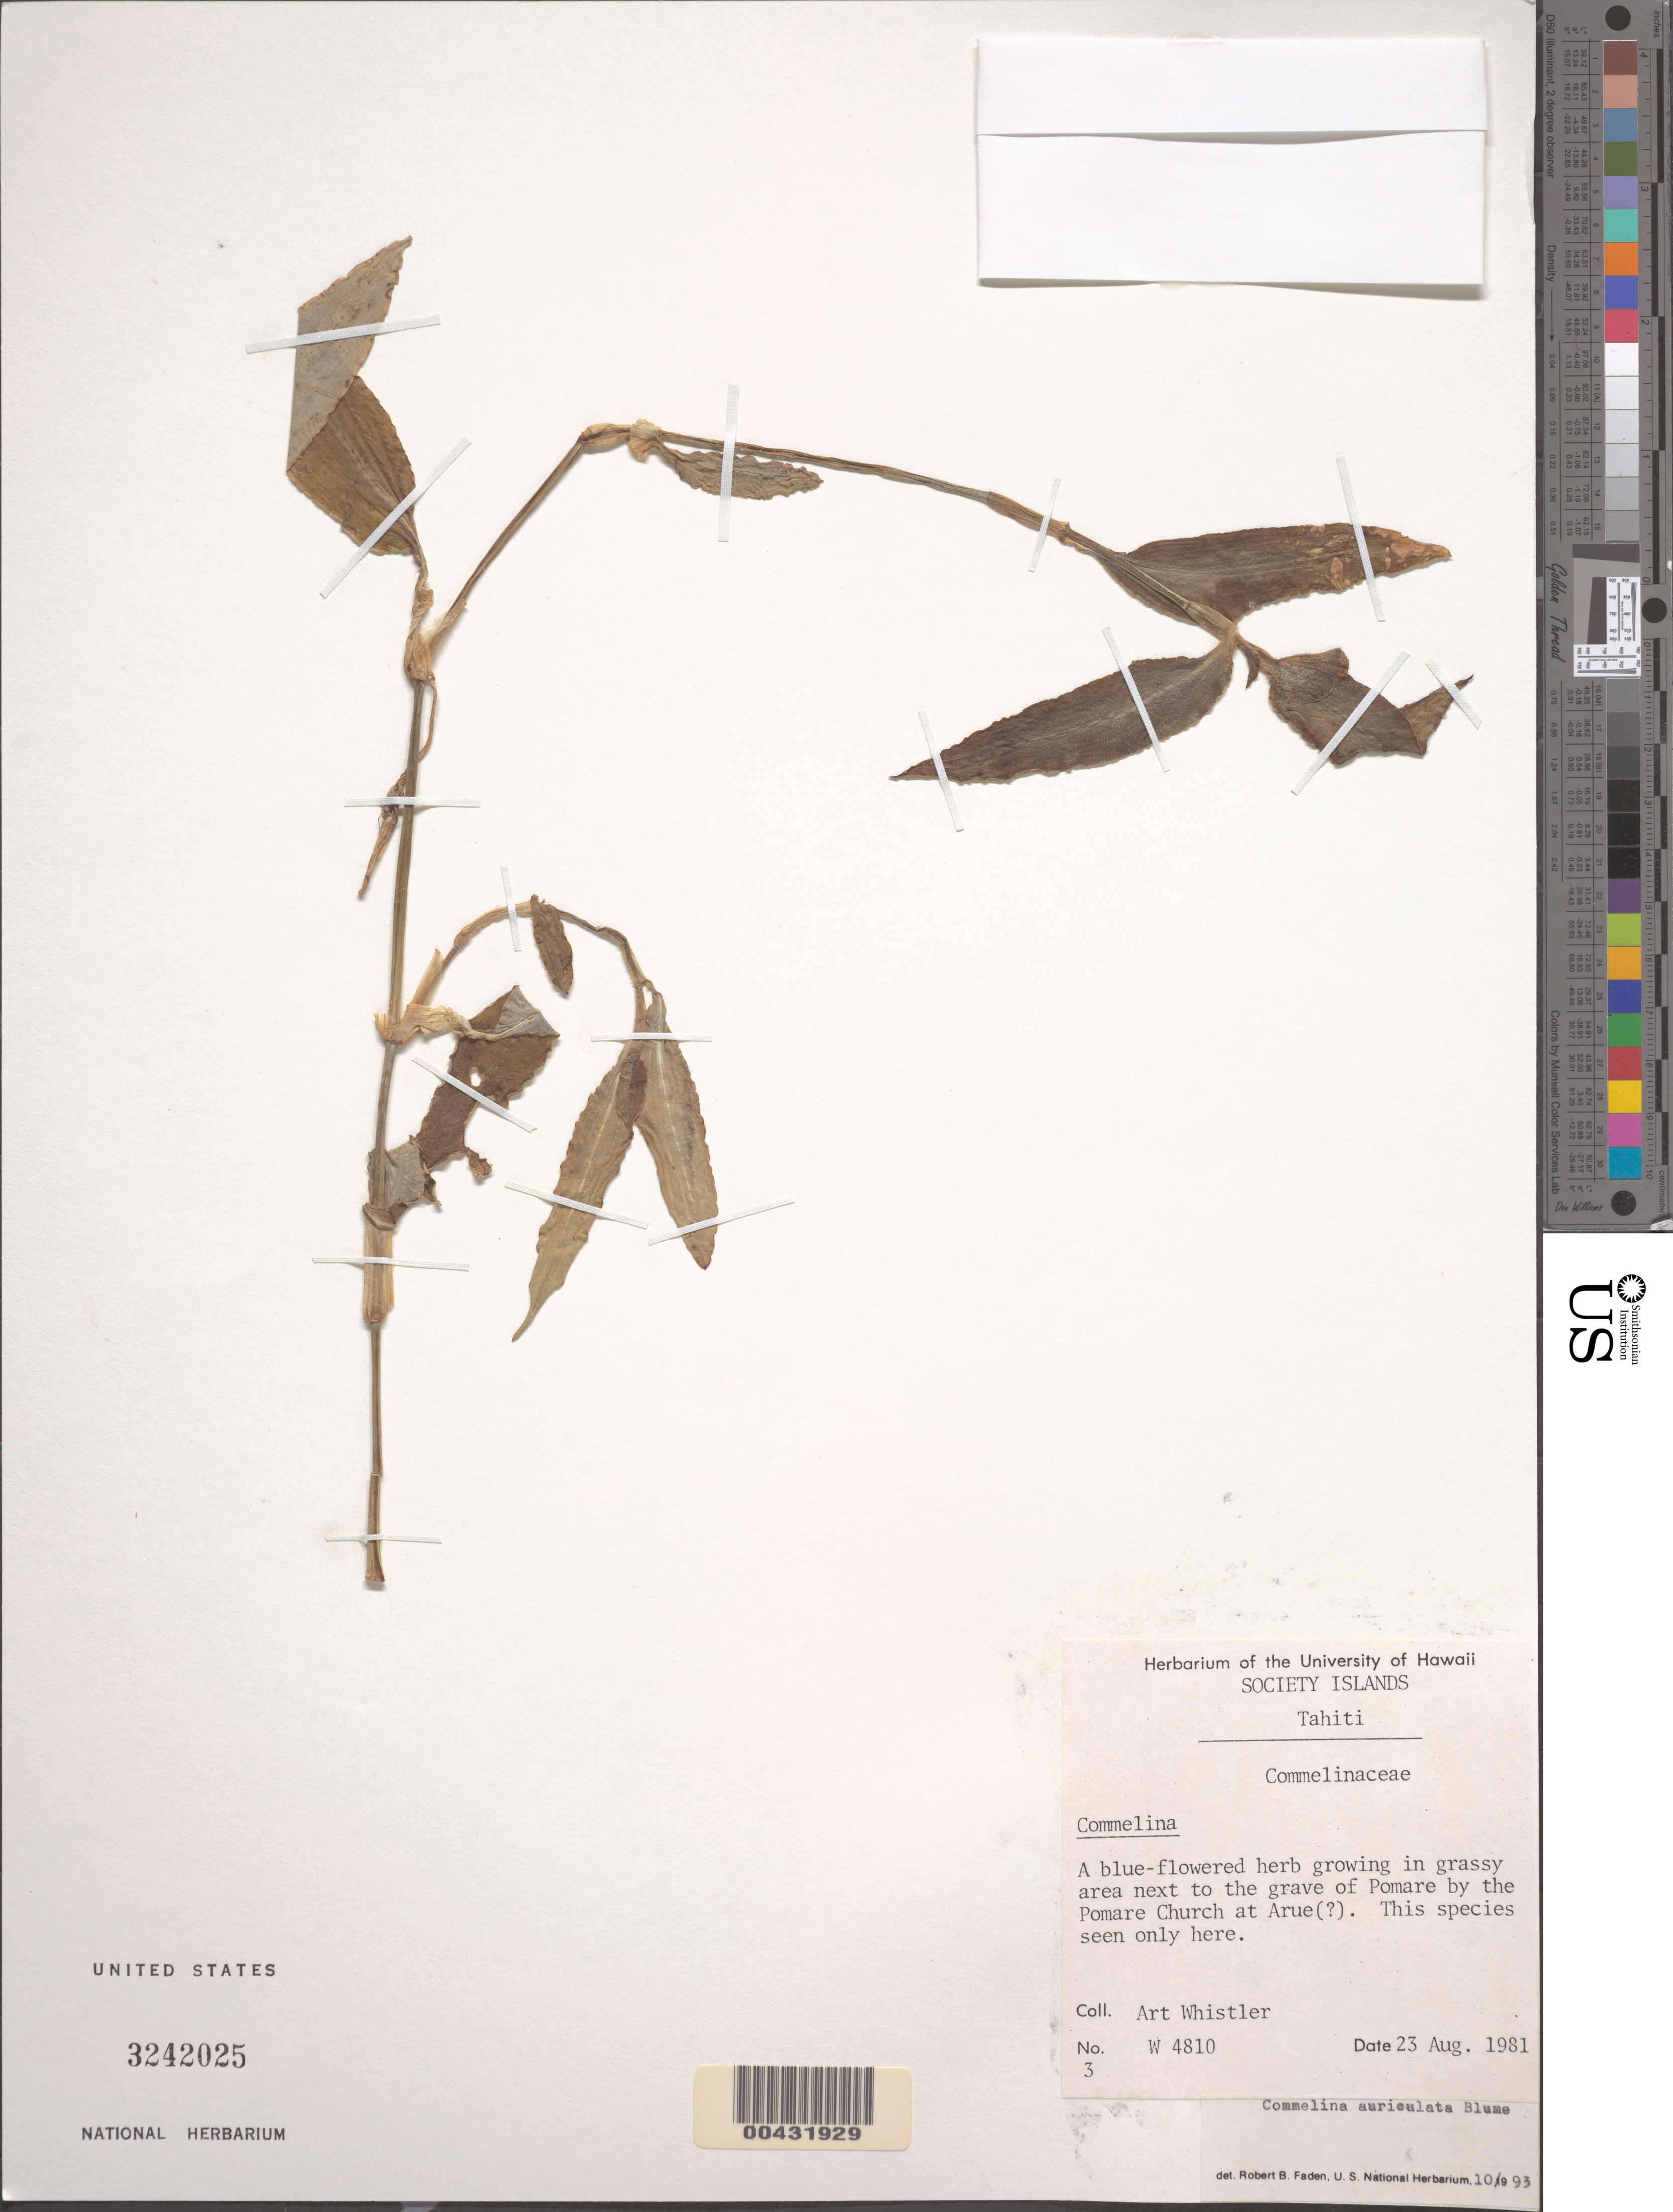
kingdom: Plantae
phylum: Tracheophyta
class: Liliopsida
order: Commelinales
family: Commelinaceae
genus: Commelina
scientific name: Commelina auriculata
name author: Blume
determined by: Faden, Robert B., (US), Smithsonian Institution - National Museum of Natural History (UNITED STATES)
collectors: A. Whistler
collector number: W4810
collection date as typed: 23 Aug 1981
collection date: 1981-08-23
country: French Polynesia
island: Tahiti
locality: Pomare church at arue [Society Is.]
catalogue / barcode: US 3242025